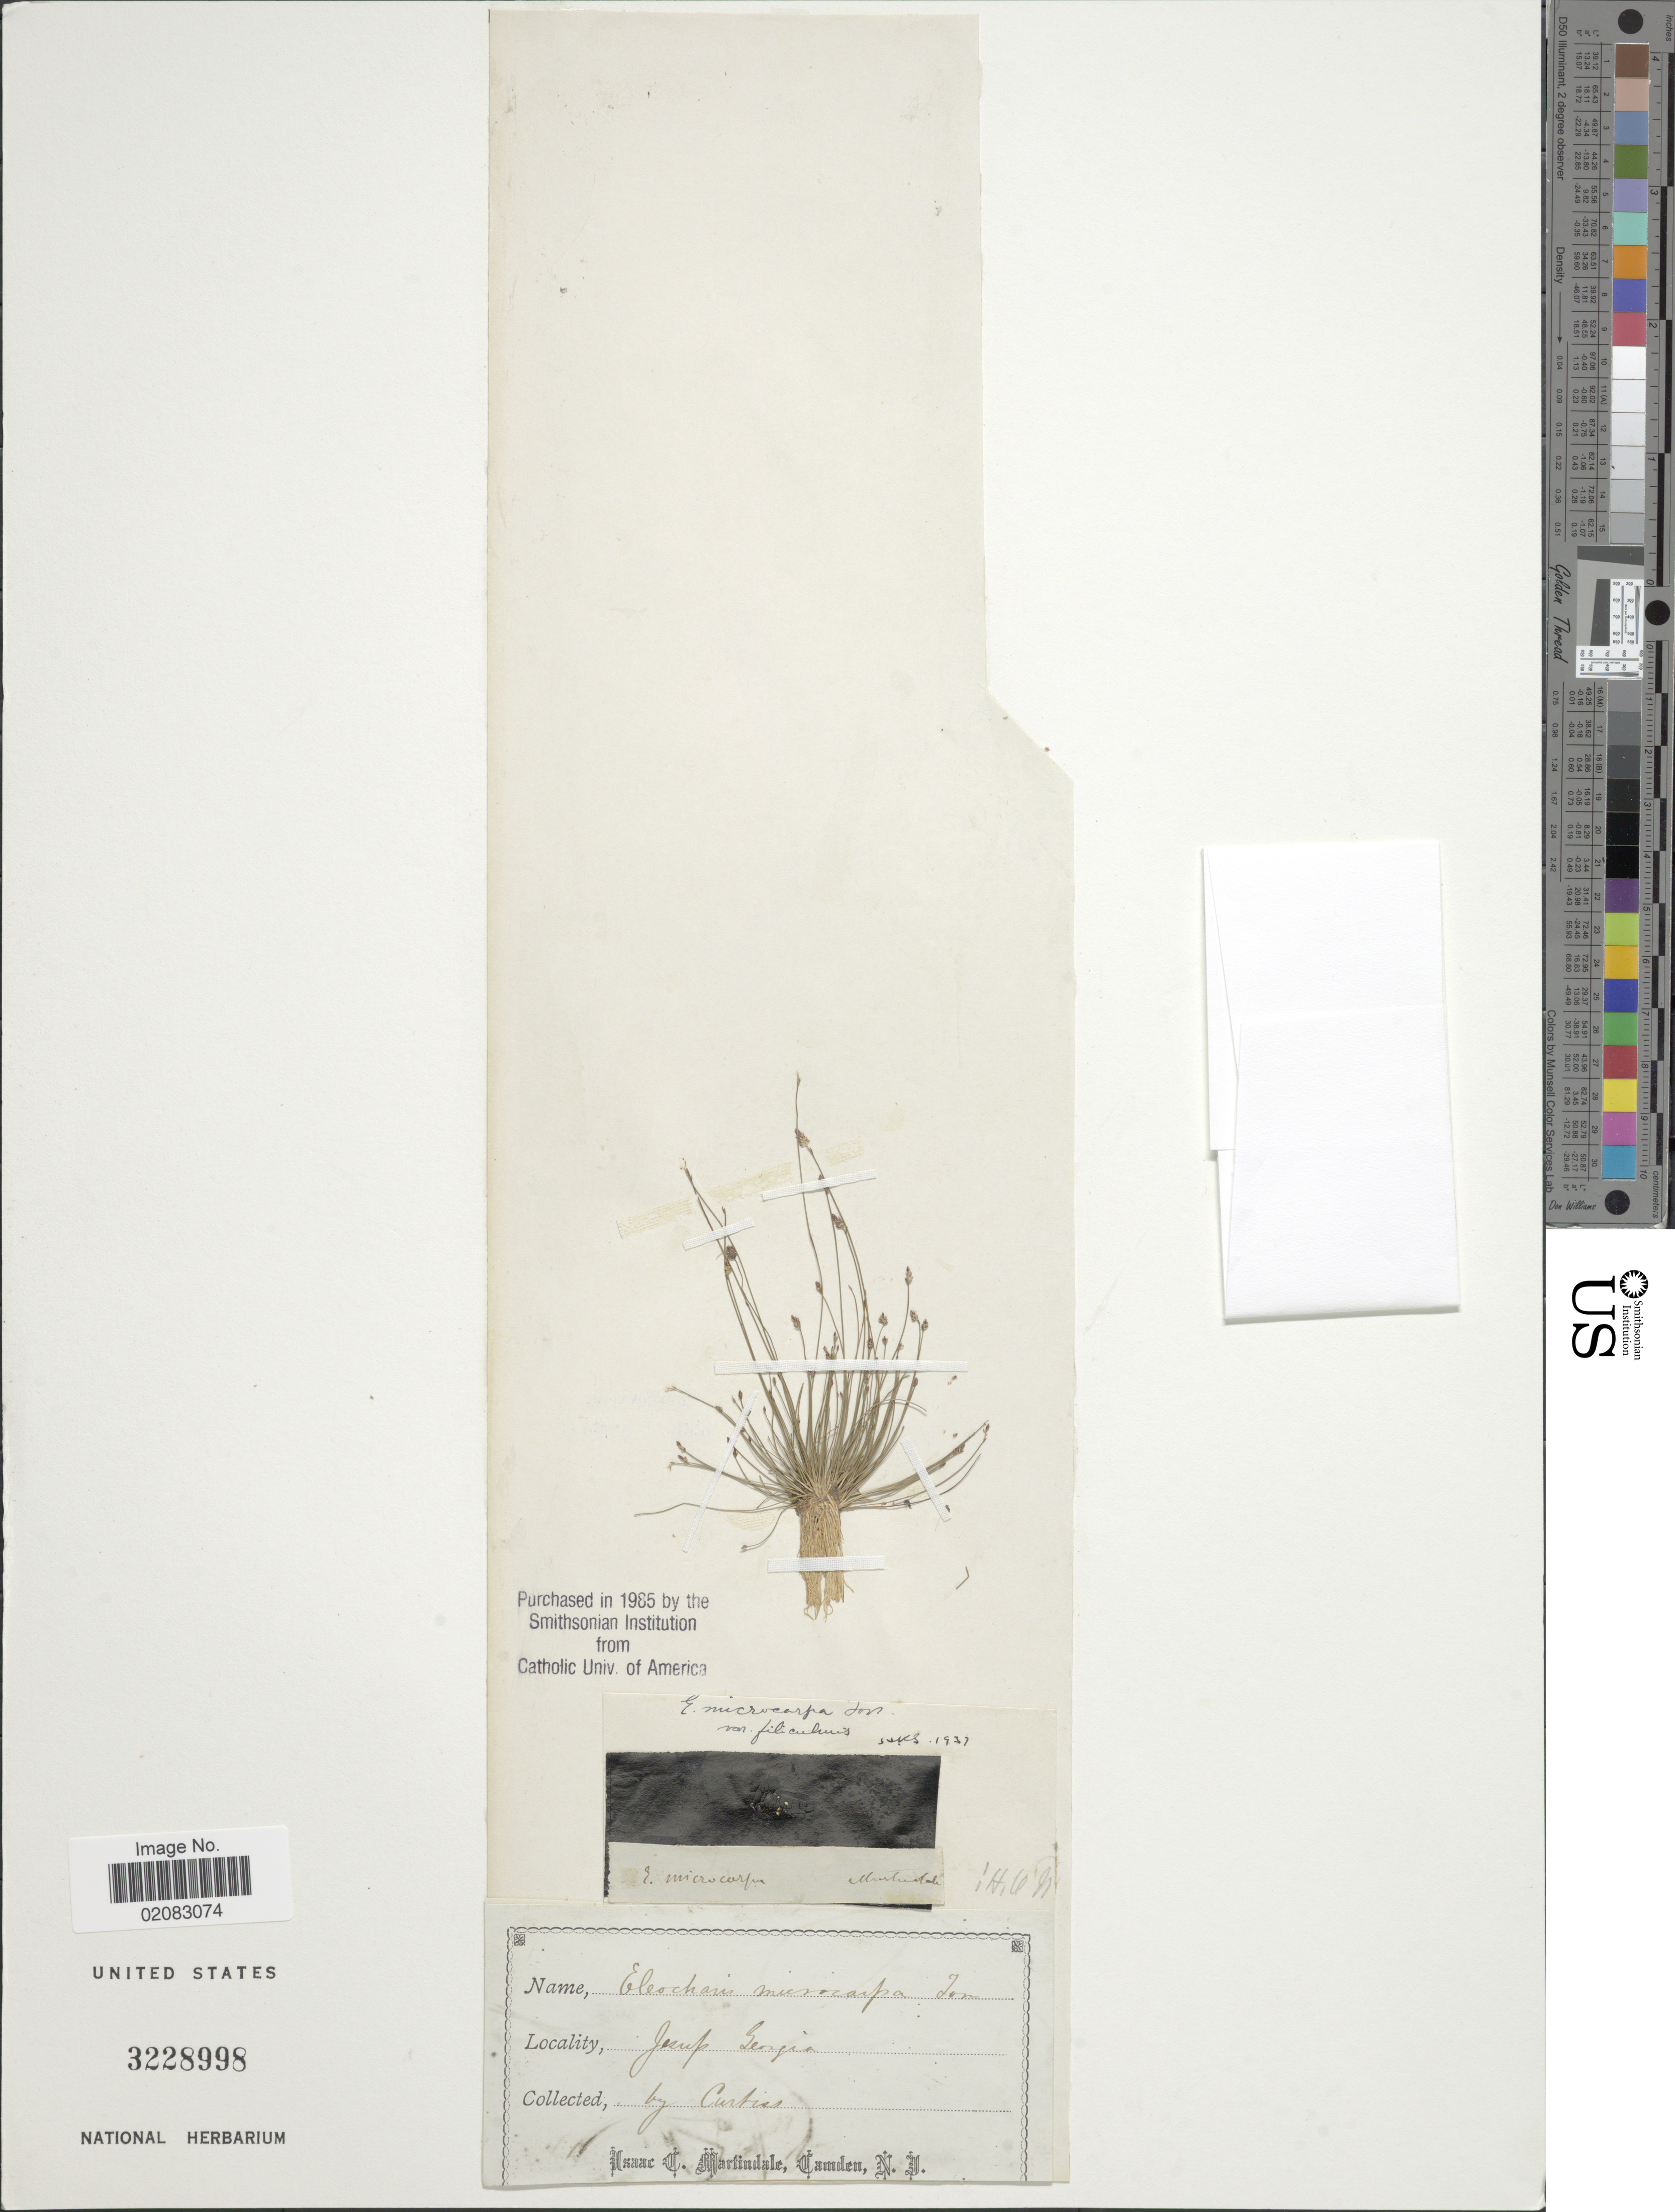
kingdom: Plantae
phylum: Tracheophyta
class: Liliopsida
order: Poales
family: Cyperaceae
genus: Eleocharis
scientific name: Eleocharis microcarpa var. filiculmis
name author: Torr.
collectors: -. Curtiss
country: United States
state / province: Georgia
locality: Jesup Georgia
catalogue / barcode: US 3228998